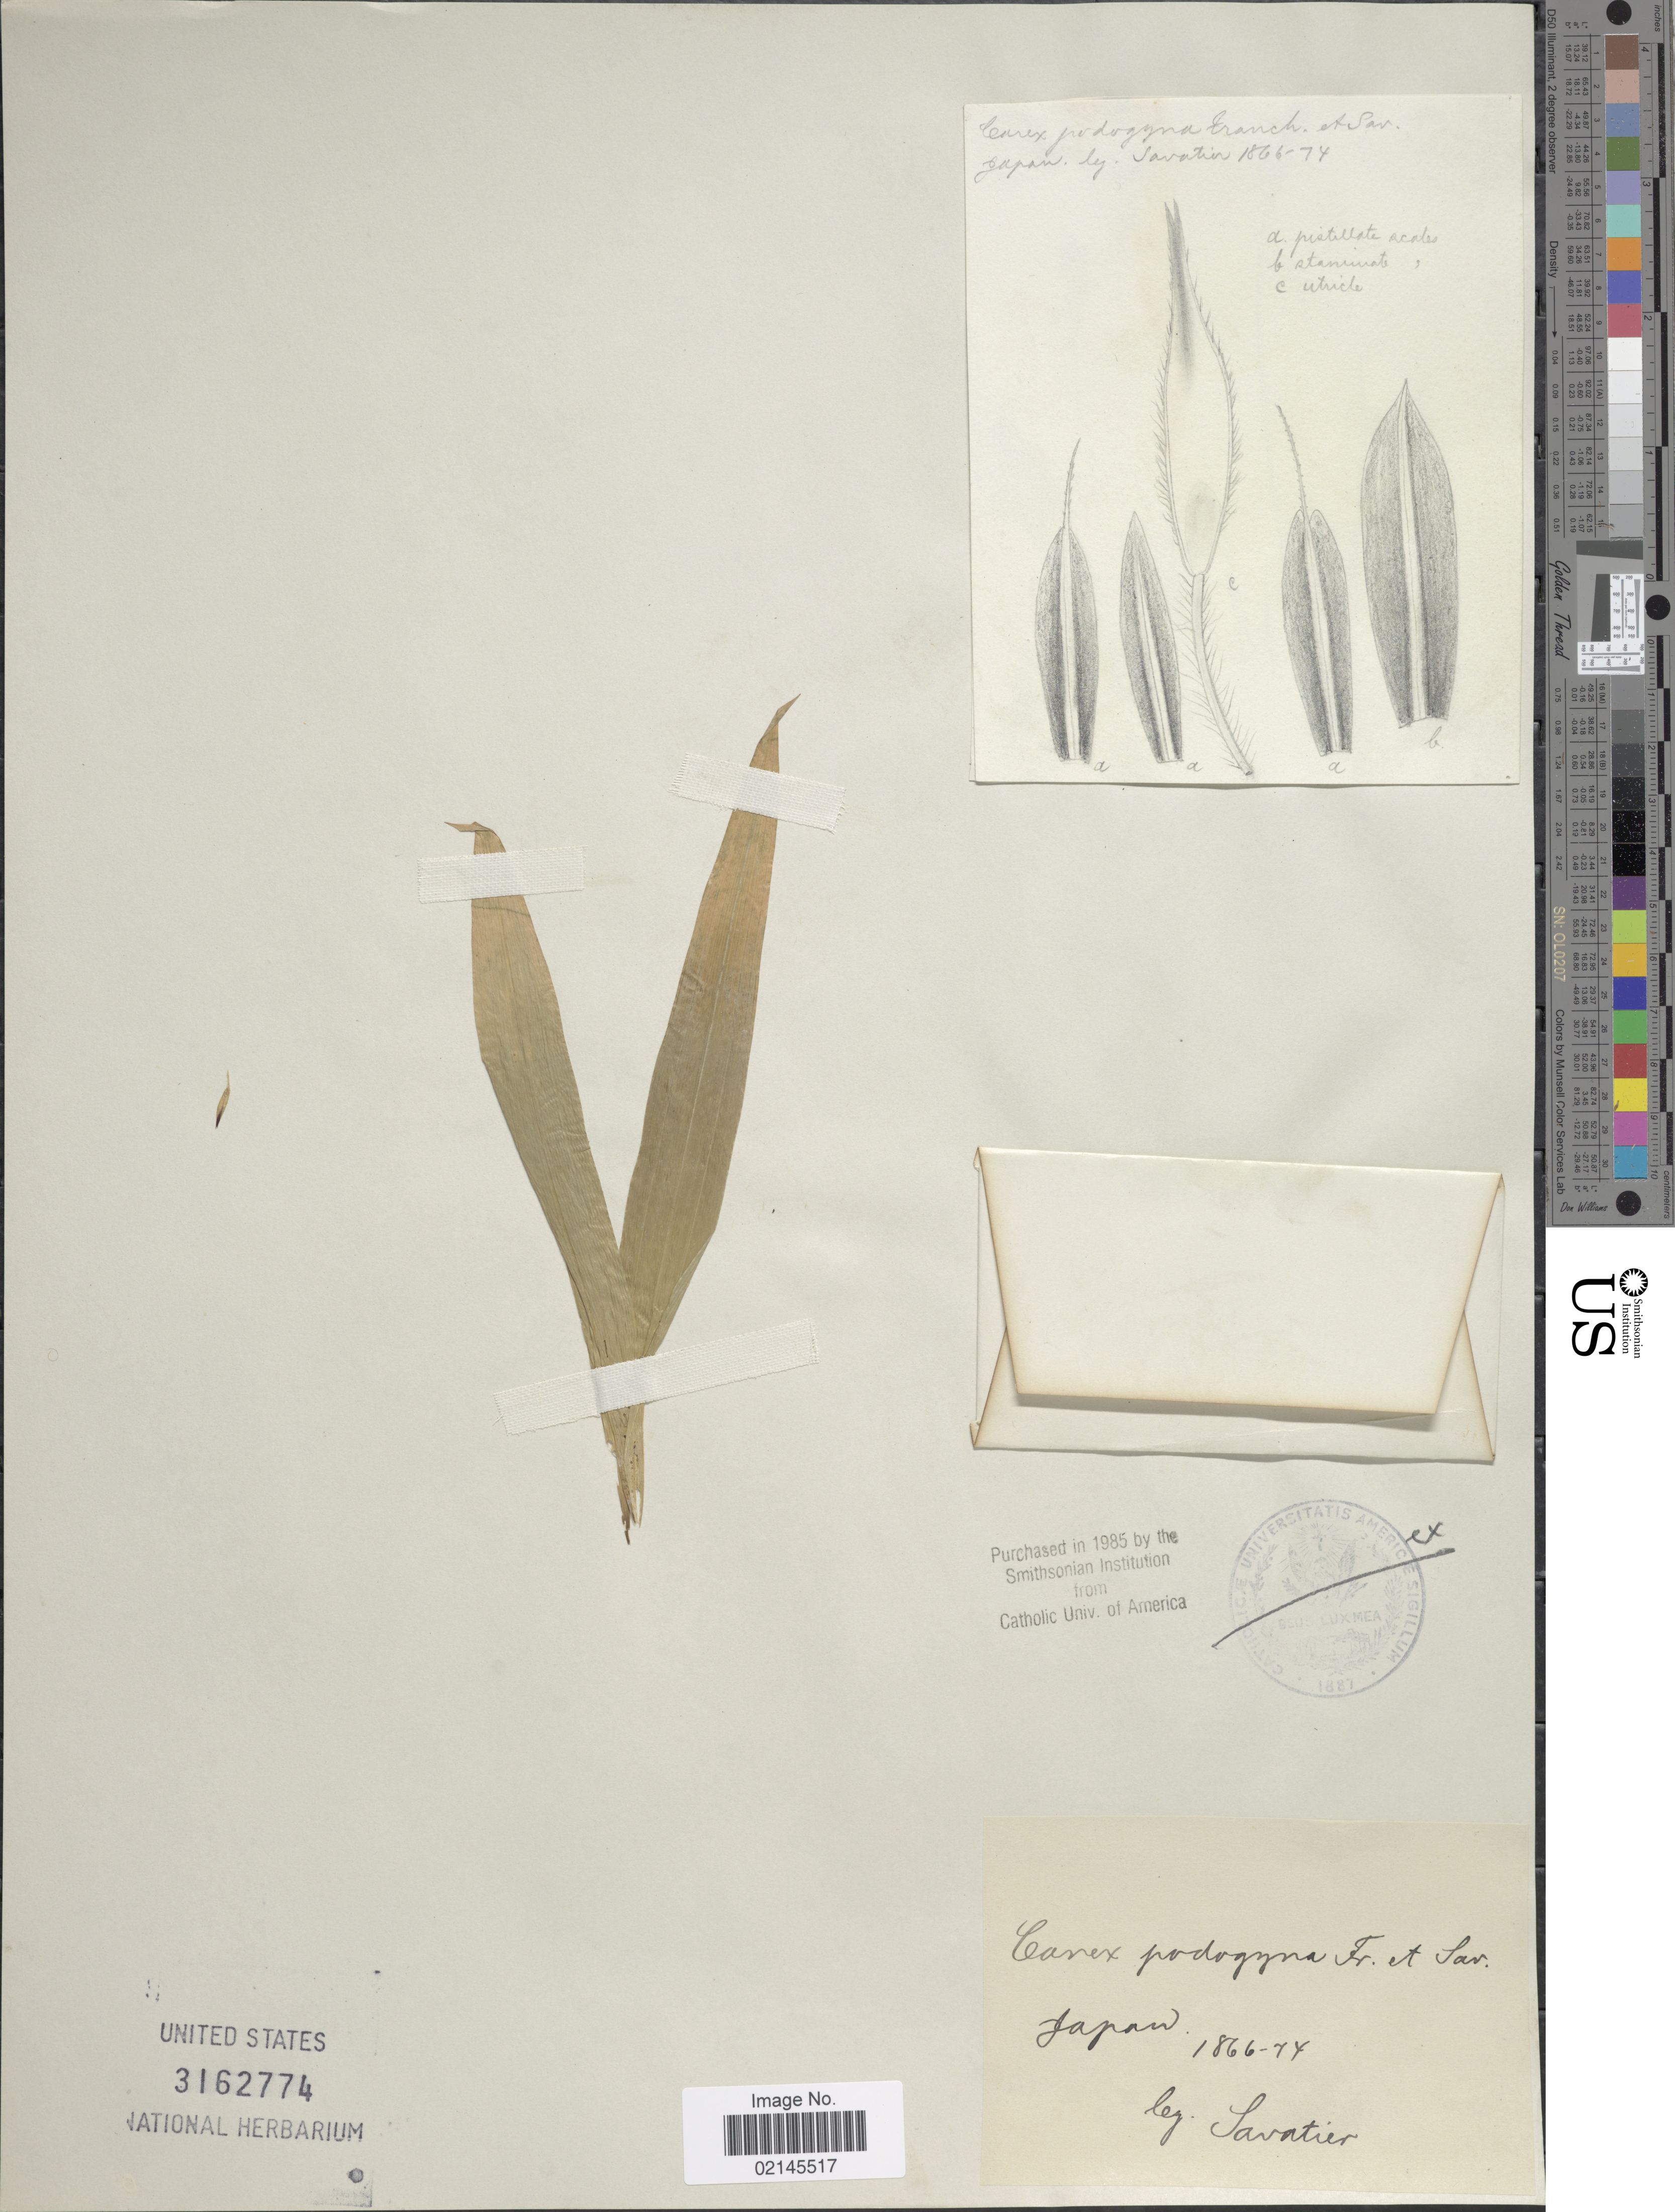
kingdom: Plantae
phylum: Tracheophyta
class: Liliopsida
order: Poales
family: Cyperaceae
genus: Carex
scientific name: Carex podogyna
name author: Franch. & Sav.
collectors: Savatier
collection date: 1866/1874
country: Japan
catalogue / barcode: US 3162774